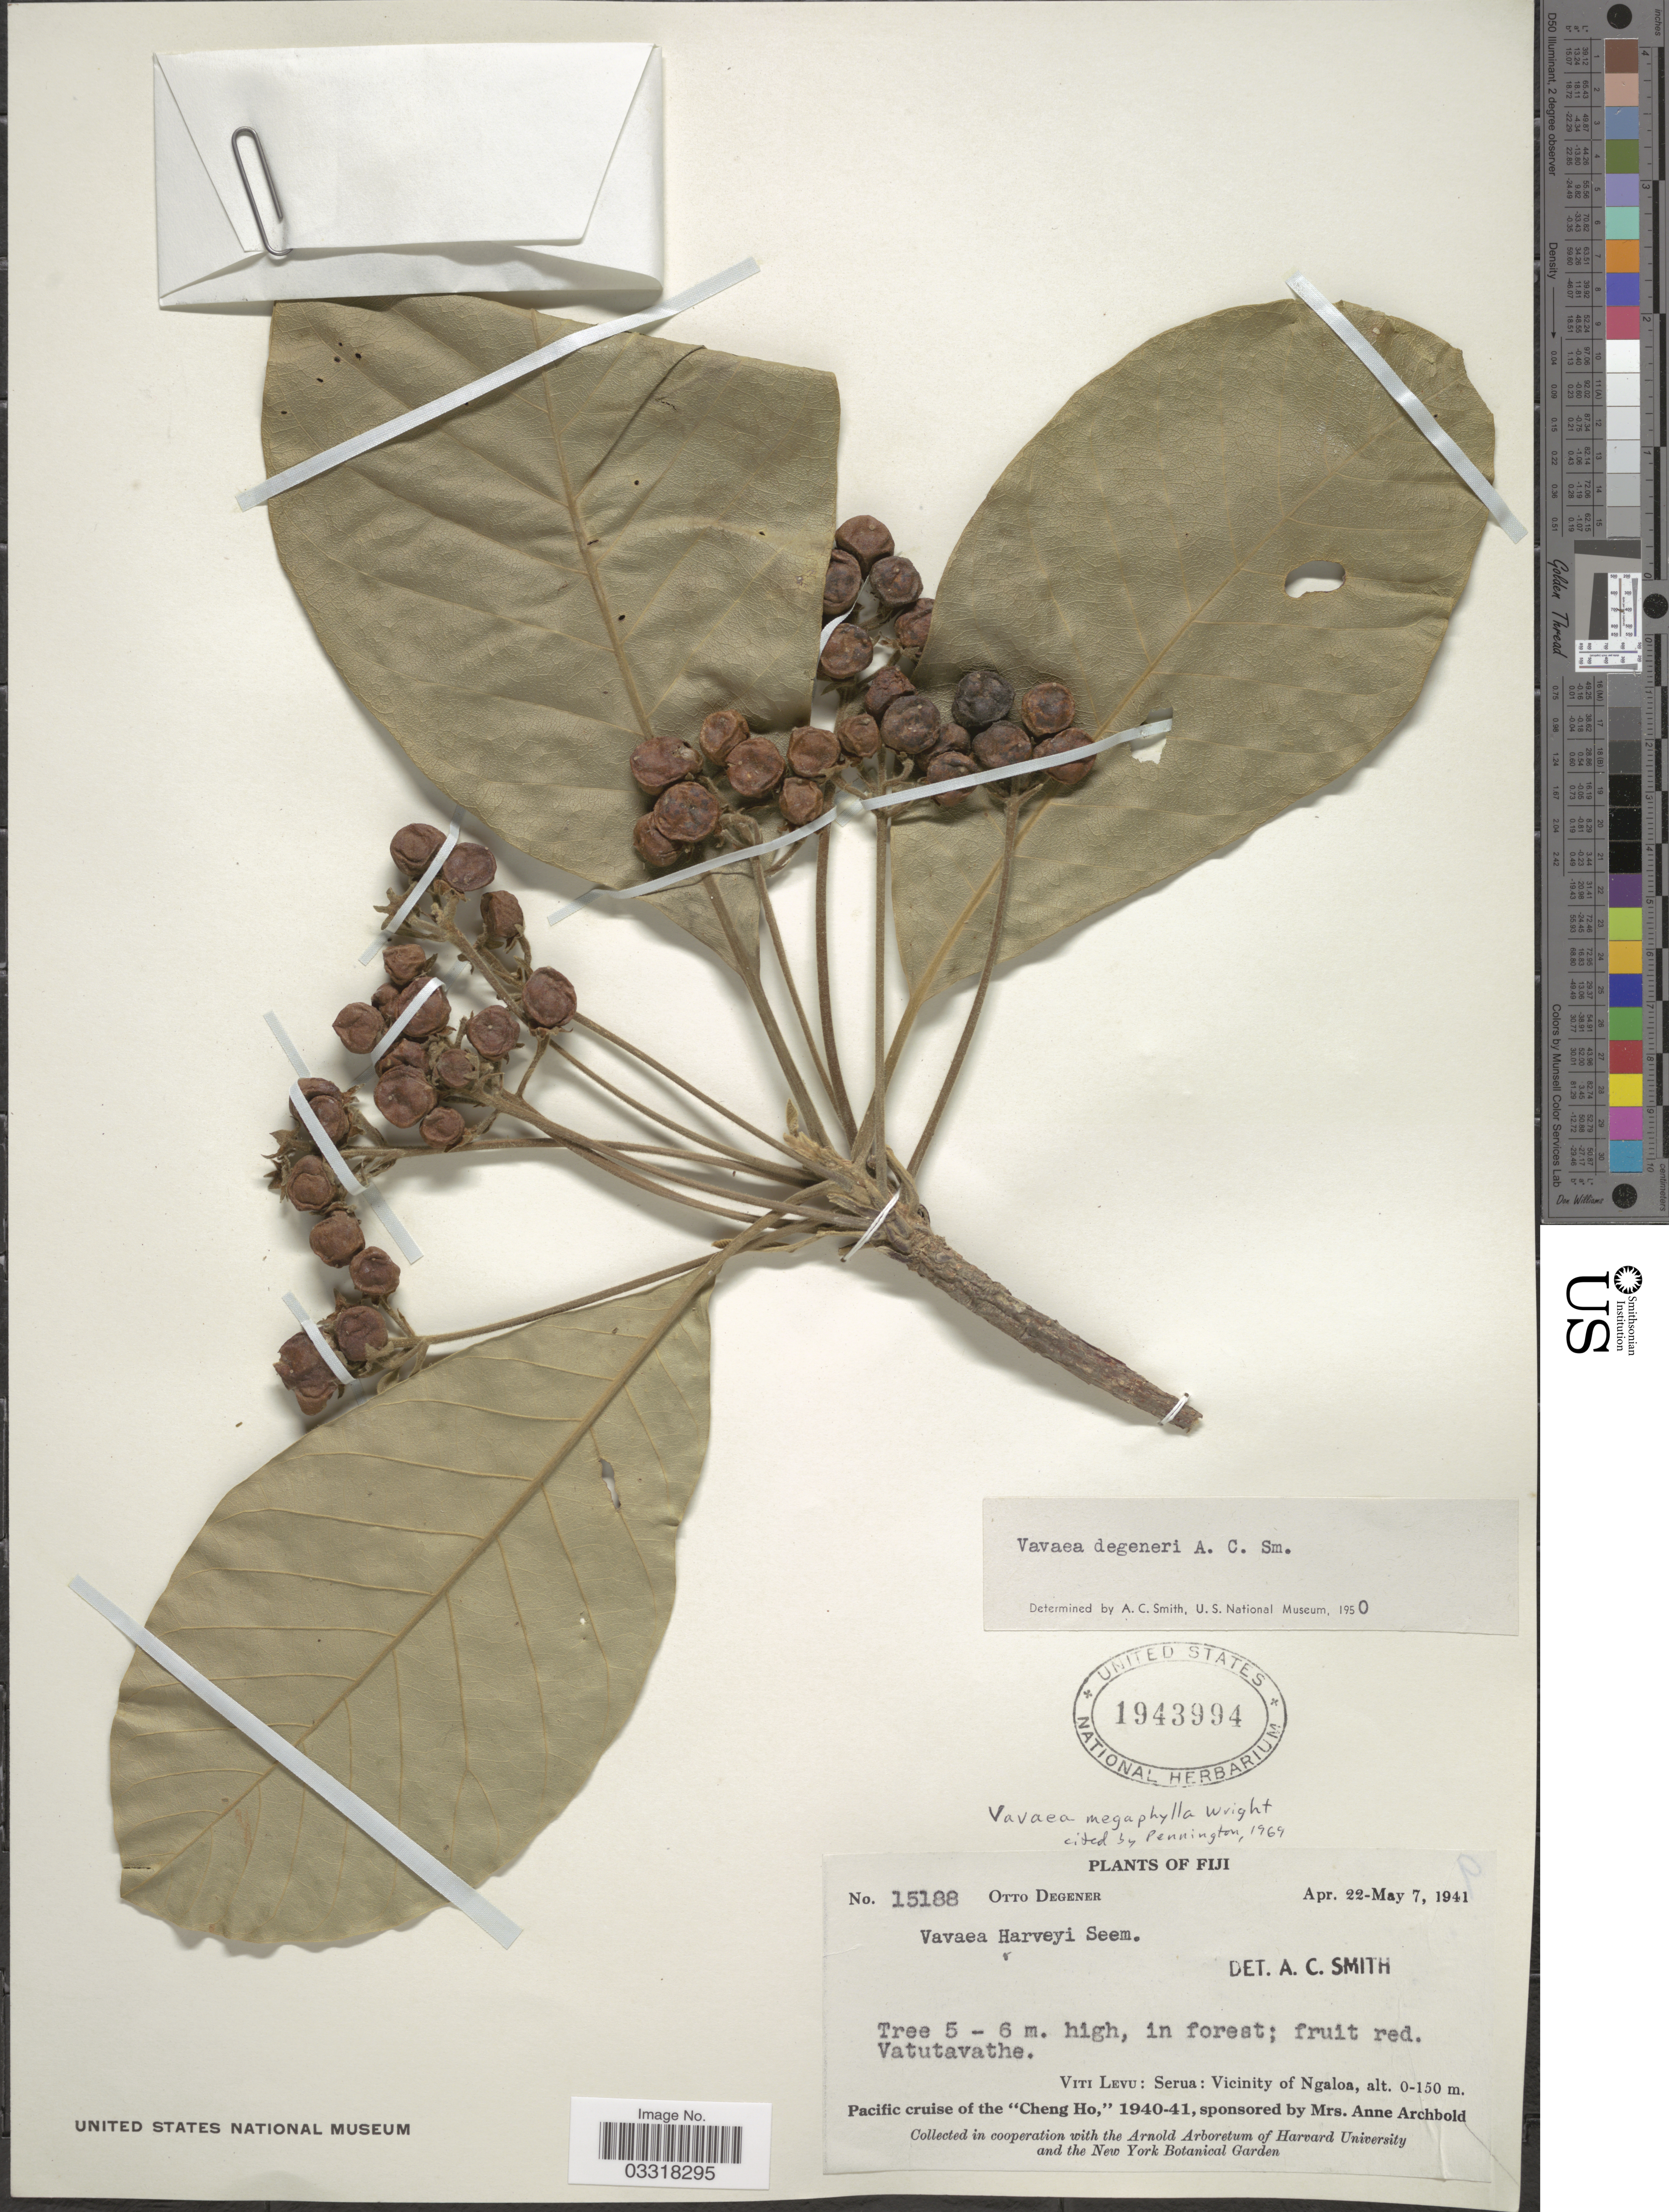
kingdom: Plantae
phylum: Tracheophyta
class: Magnoliopsida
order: Sapindales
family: Meliaceae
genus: Vavaea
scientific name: Vavaea megaphylla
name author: C.H. Wright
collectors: O. Degener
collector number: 15188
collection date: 1941-04-22/1941-05-07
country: Fiji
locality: Viti Levu: Serua: Vicinity of Ngaloa.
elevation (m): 0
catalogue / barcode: US 1943994